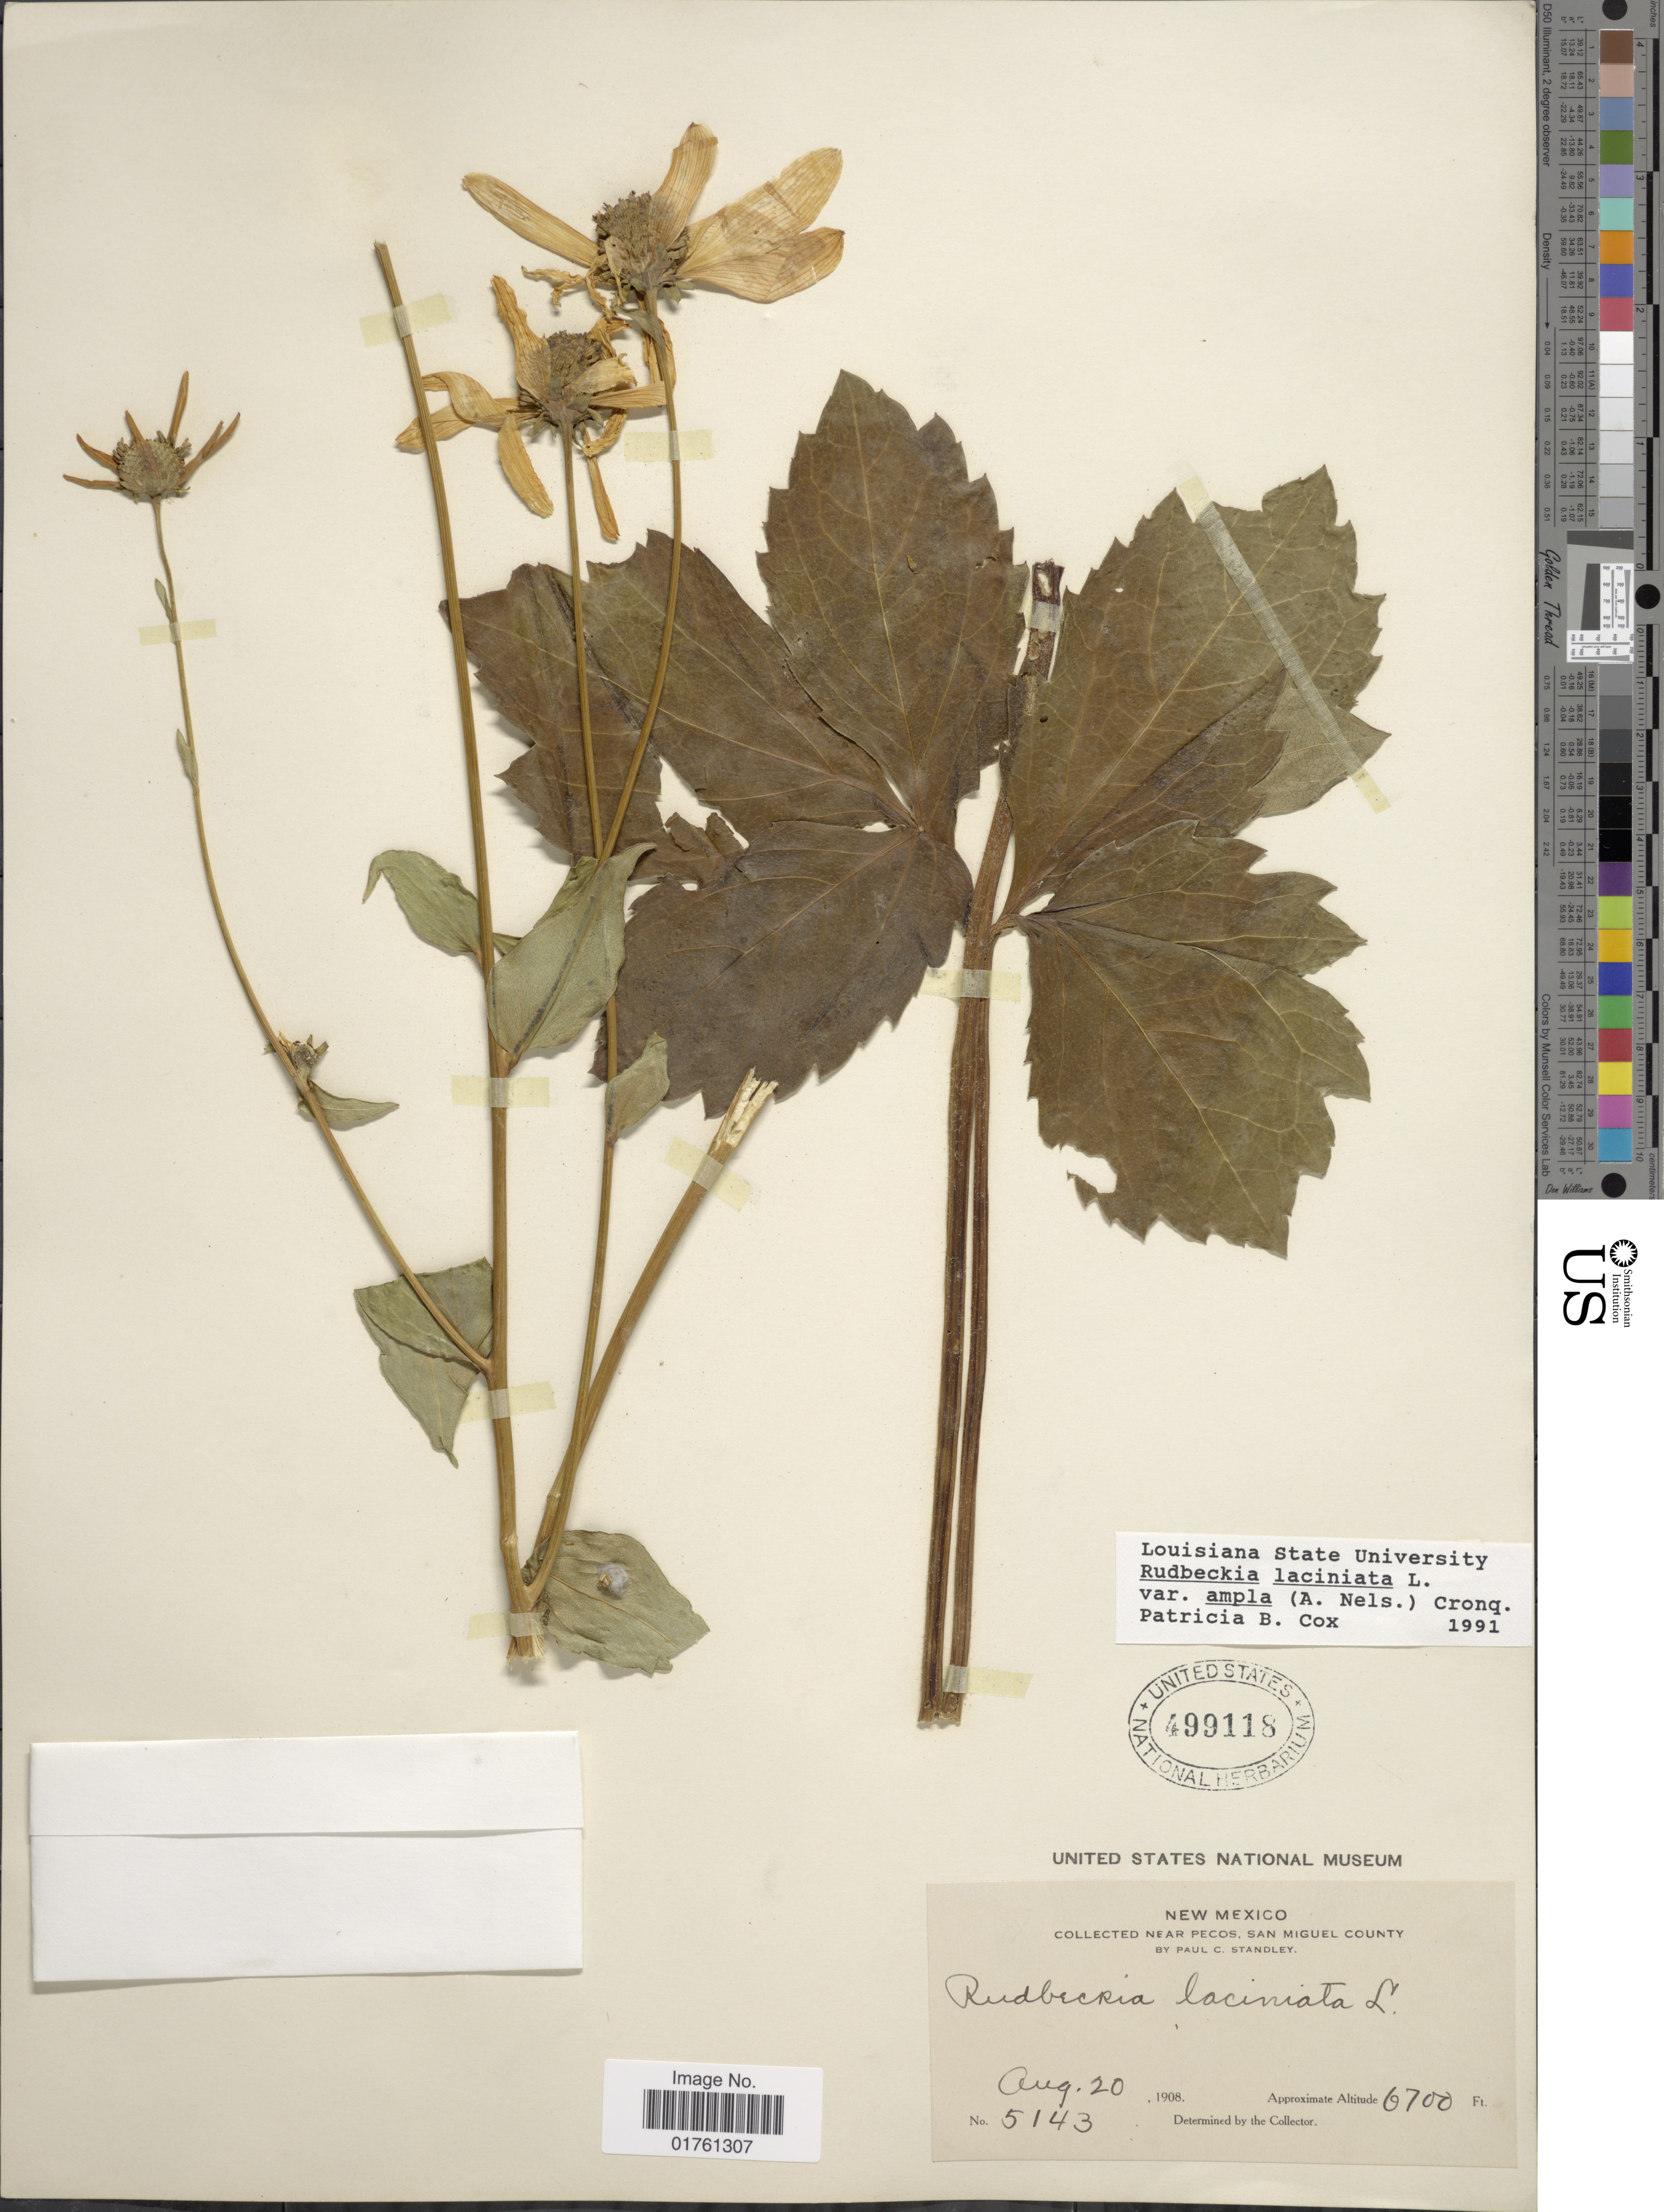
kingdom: Plantae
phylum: Tracheophyta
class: Magnoliopsida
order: Asterales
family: Asteraceae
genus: Rudbeckia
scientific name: Rudbeckia laciniata var. ampla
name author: (A. Nelson) Cronq.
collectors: P. C. Standley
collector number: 5143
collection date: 1908-08-20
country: United States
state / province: New Mexico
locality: Near Pecos, San Miguel County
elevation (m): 2042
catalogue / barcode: US 499118